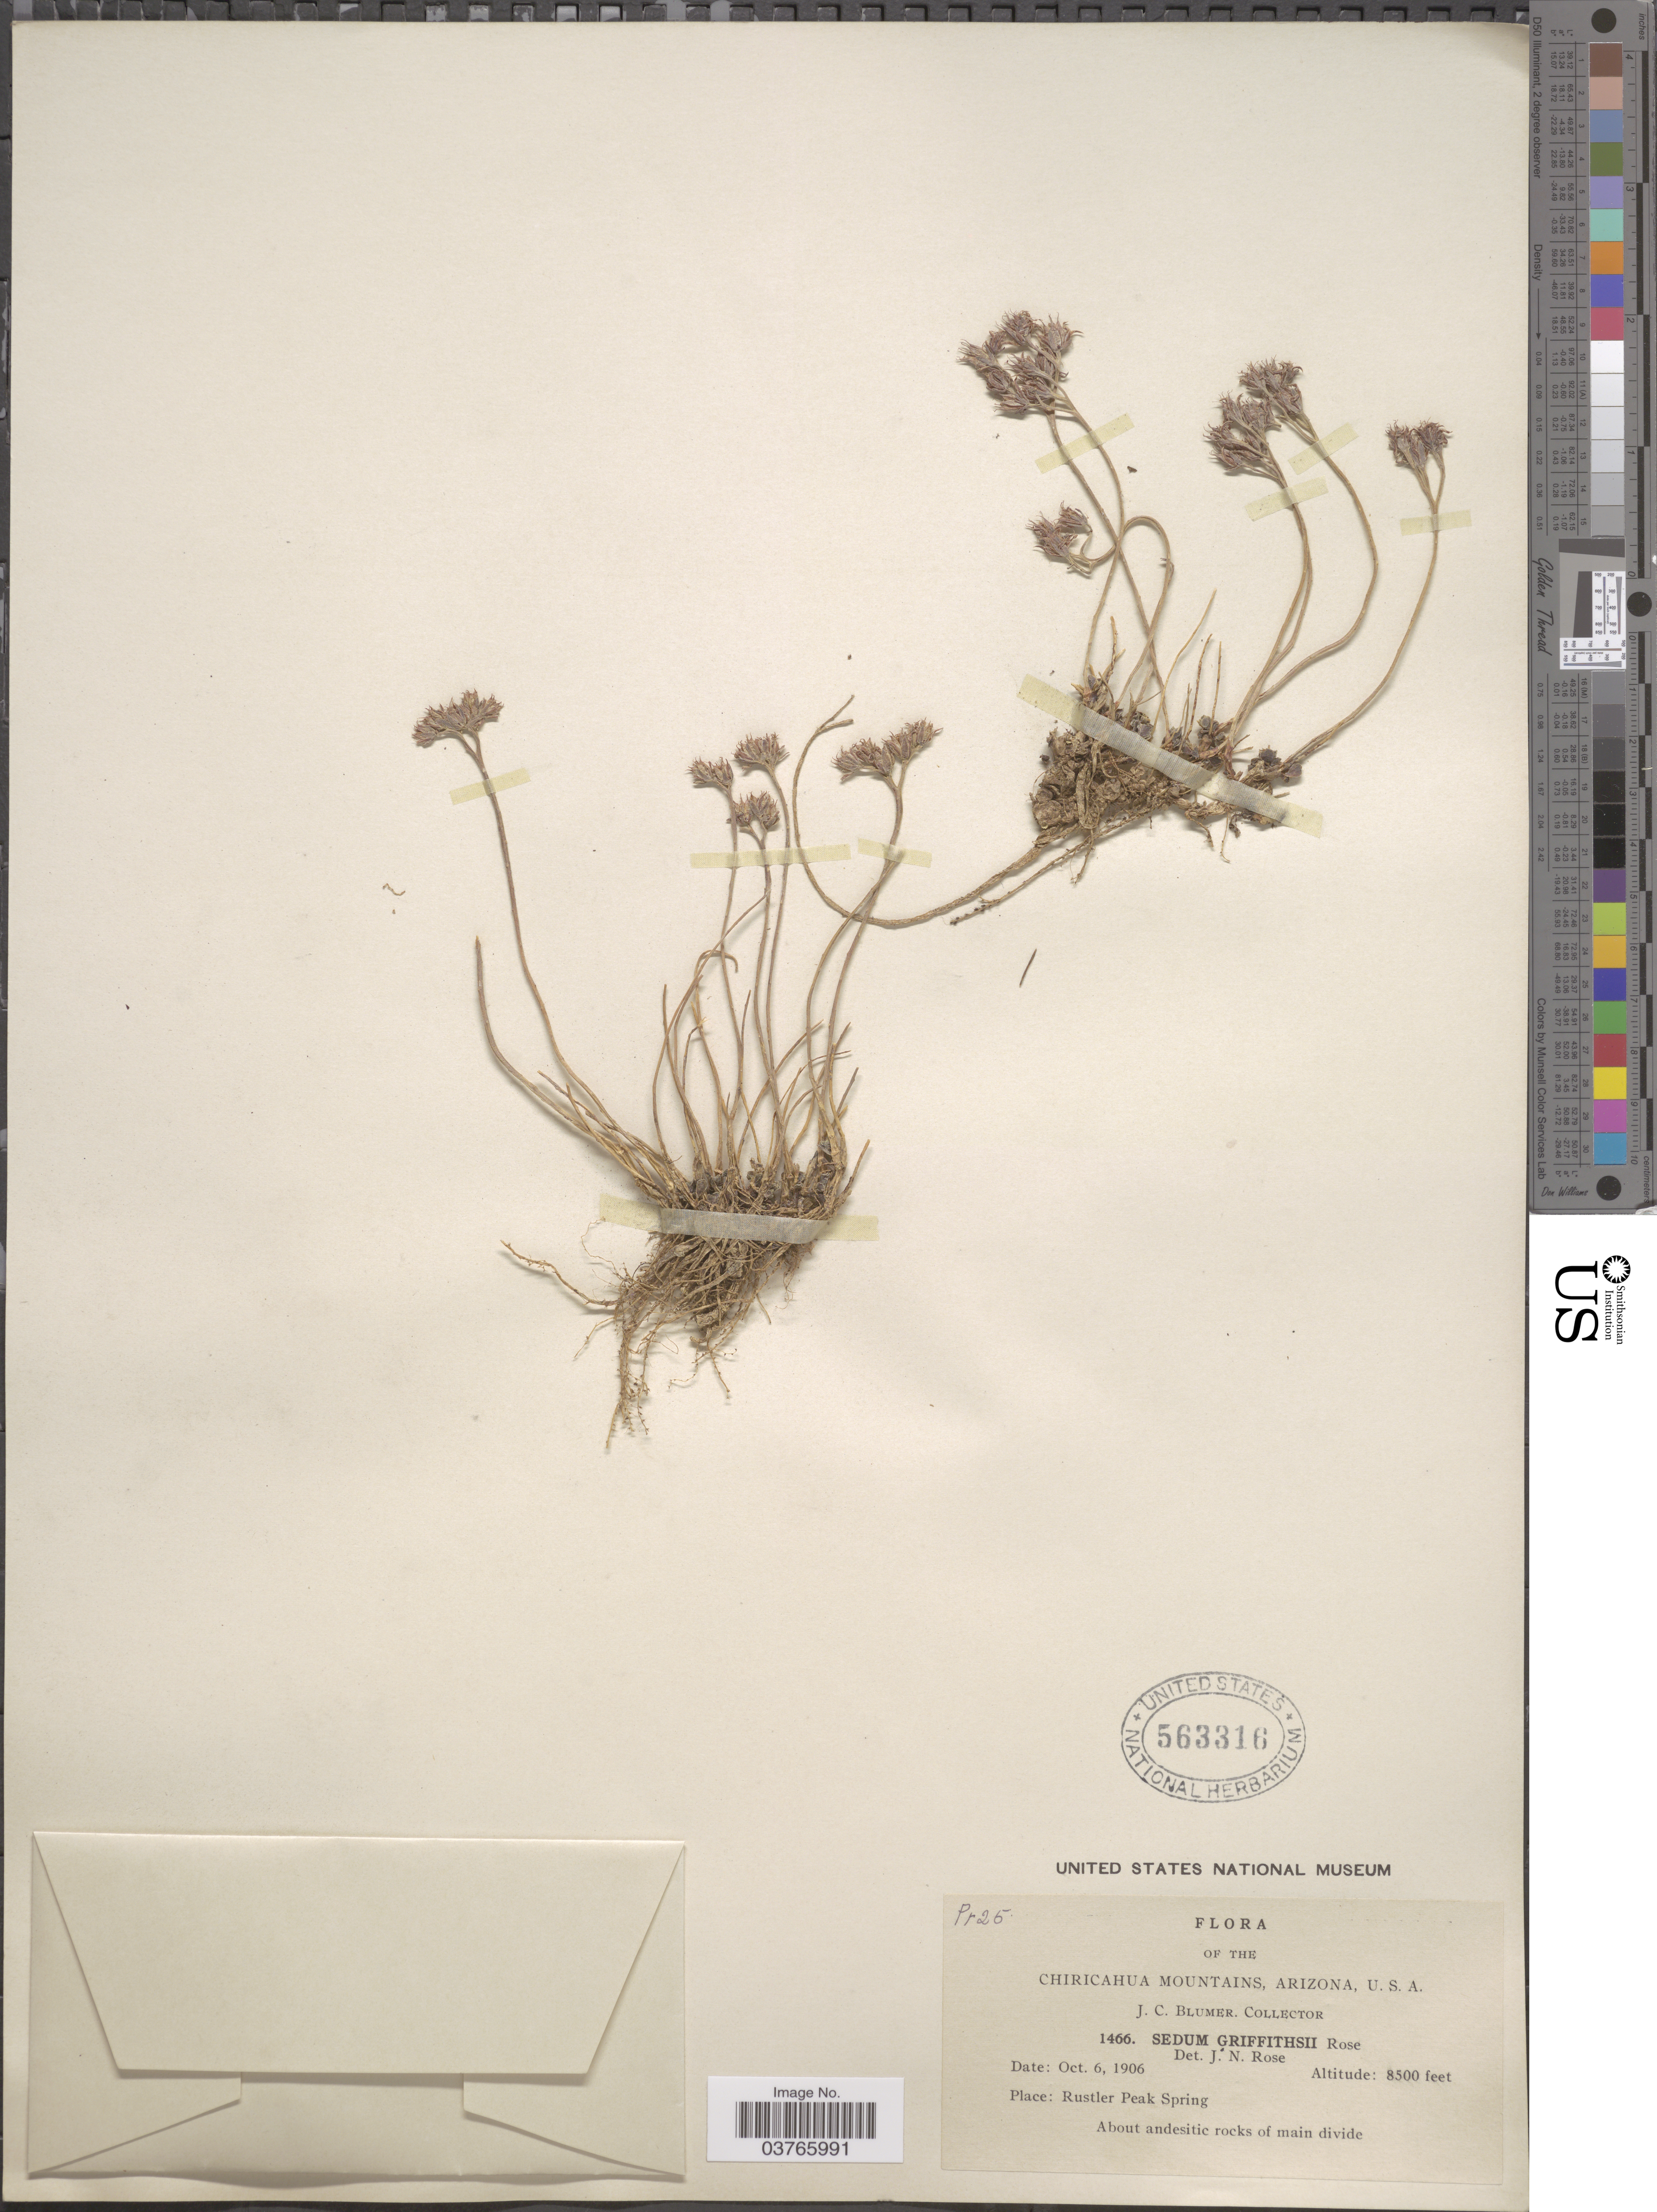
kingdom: Plantae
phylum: Tracheophyta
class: Magnoliopsida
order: Saxifragales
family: Crassulaceae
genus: Sedum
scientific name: Sedum griffithsii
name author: Rose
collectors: J. C. Blumer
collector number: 1466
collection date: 1906-10-06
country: United States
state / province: Arizona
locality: Chiricahua Mountains. Place: Rustler Peak Spring.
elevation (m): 2591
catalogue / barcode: US 563316